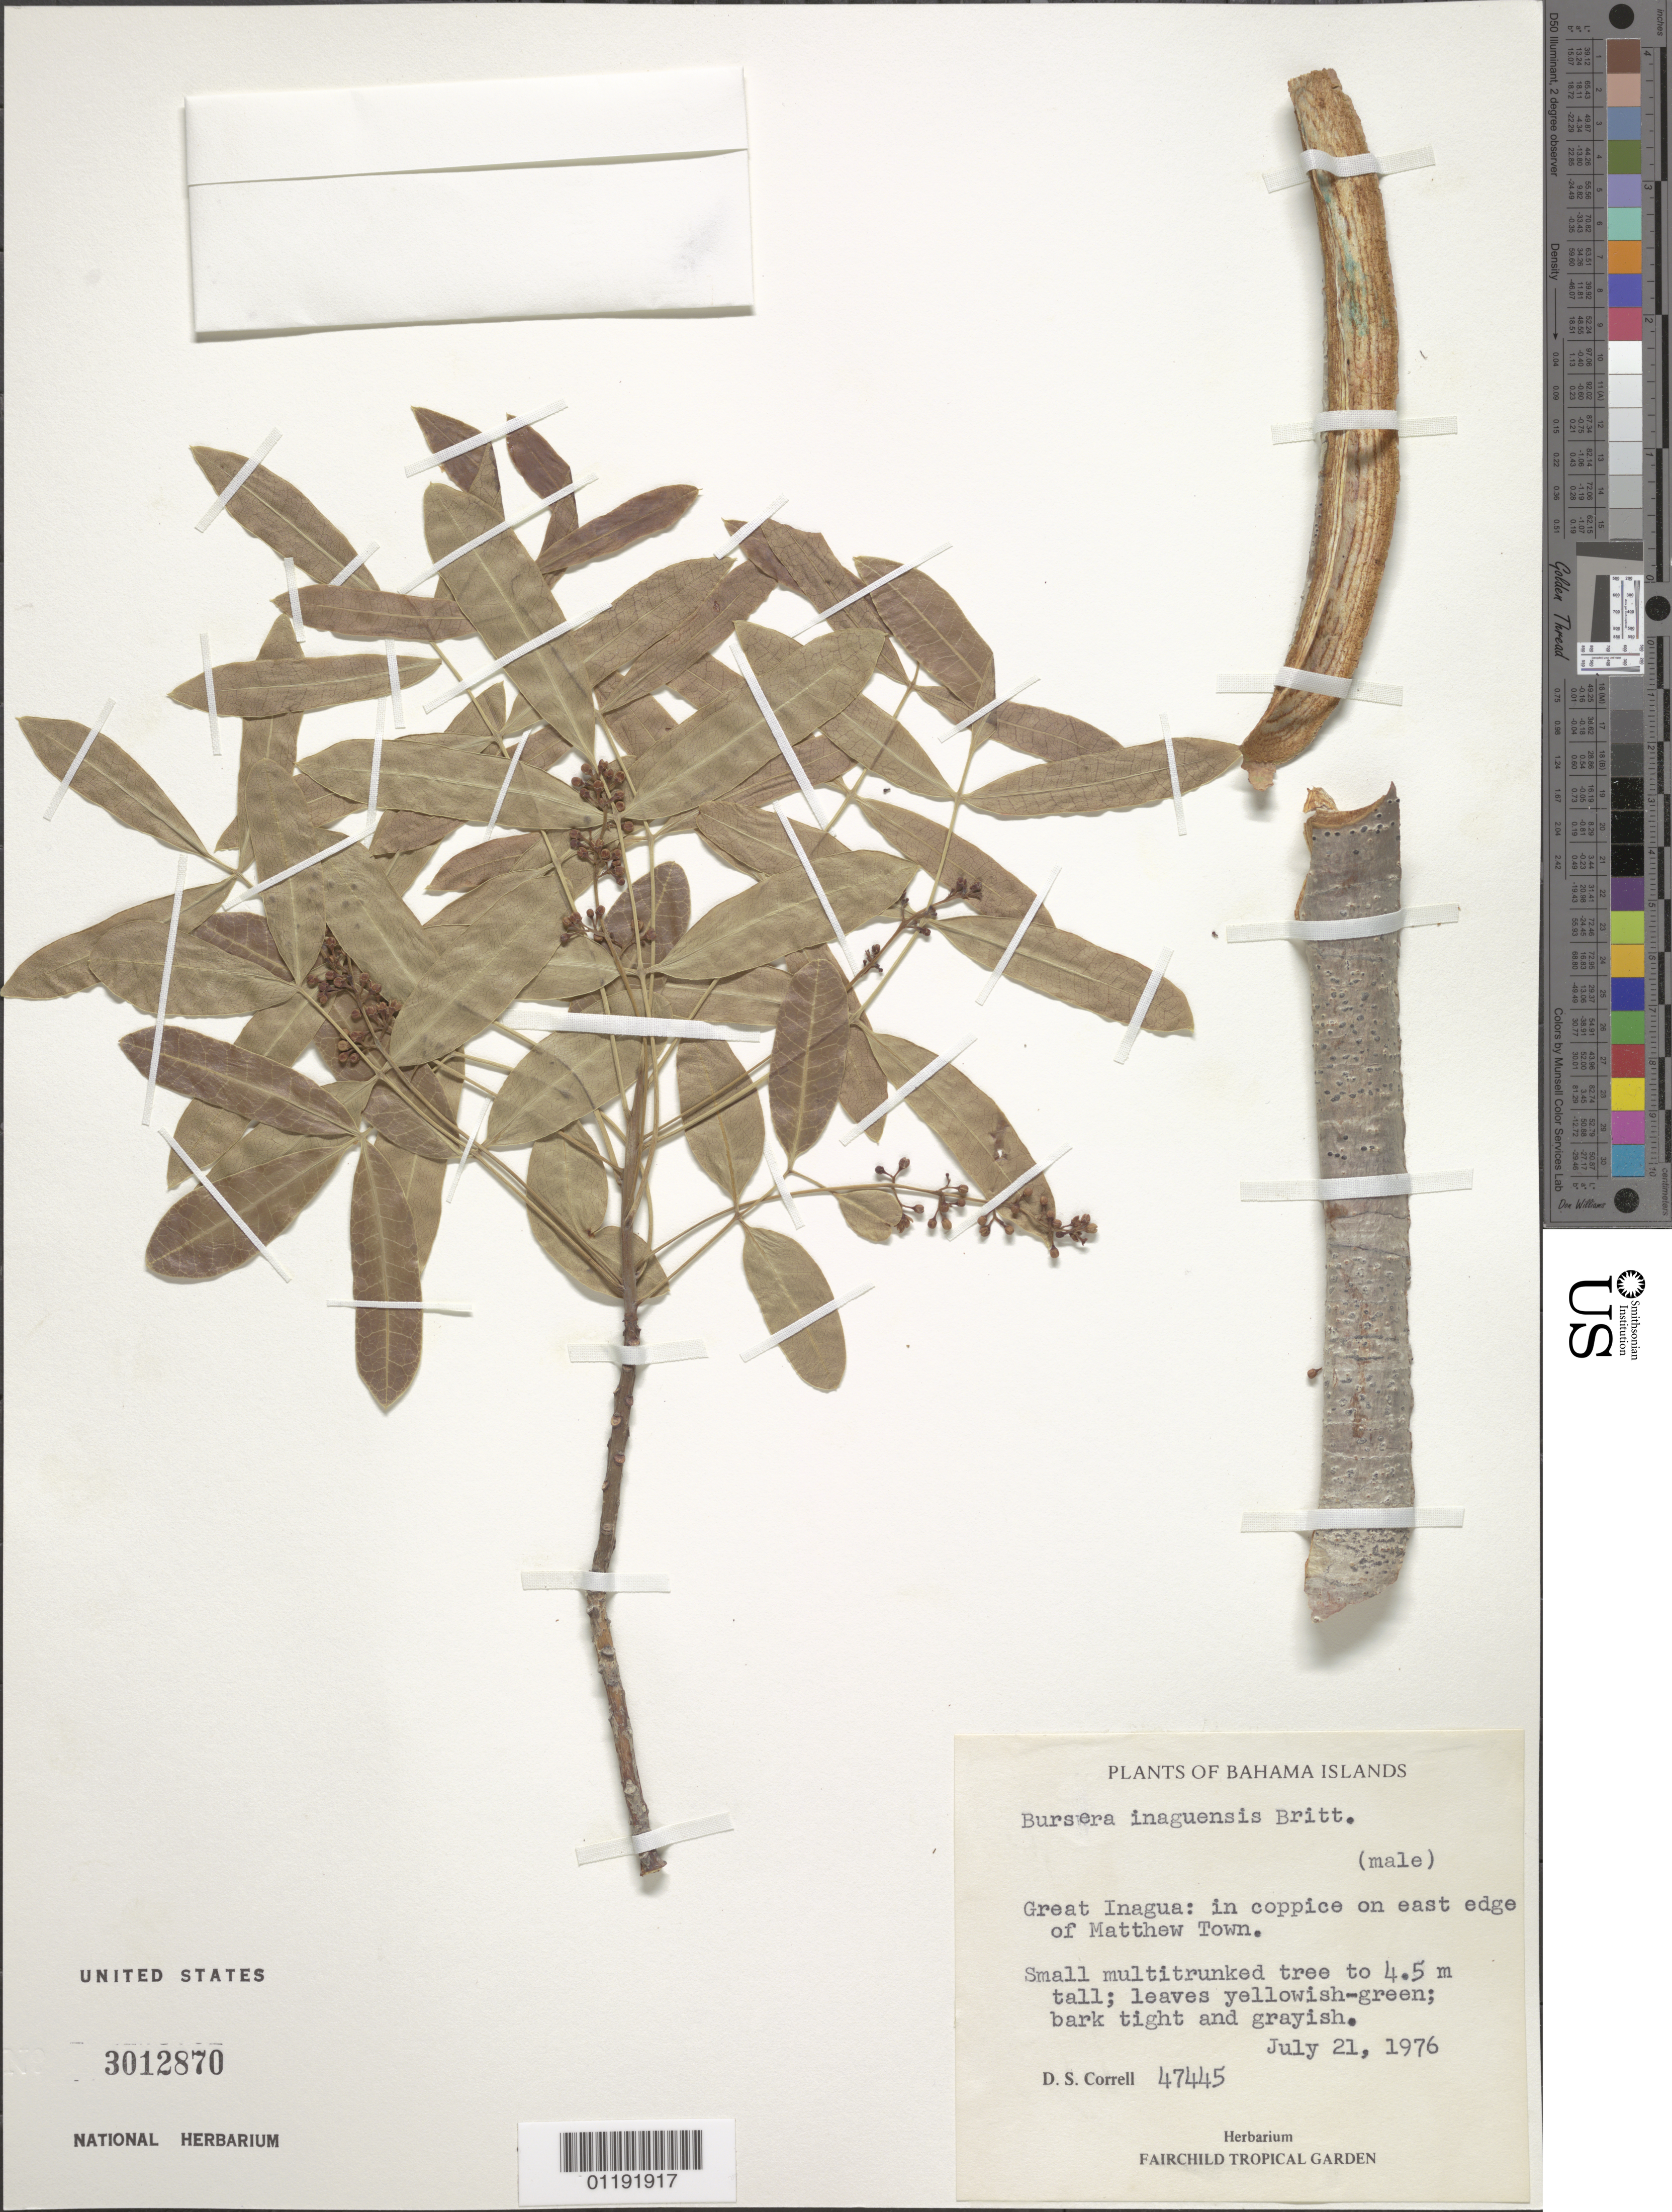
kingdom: Plantae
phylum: Tracheophyta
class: Magnoliopsida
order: Sapindales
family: Burseraceae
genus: Bursera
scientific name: Bursera inaguensis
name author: Britton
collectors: D. S. Correll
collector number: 47445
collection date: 1976-07-21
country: Bahamas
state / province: Great Inagua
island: Great Inagua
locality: E edge of Matthew Town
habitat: Coppice, edge of town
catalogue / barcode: US 3012870